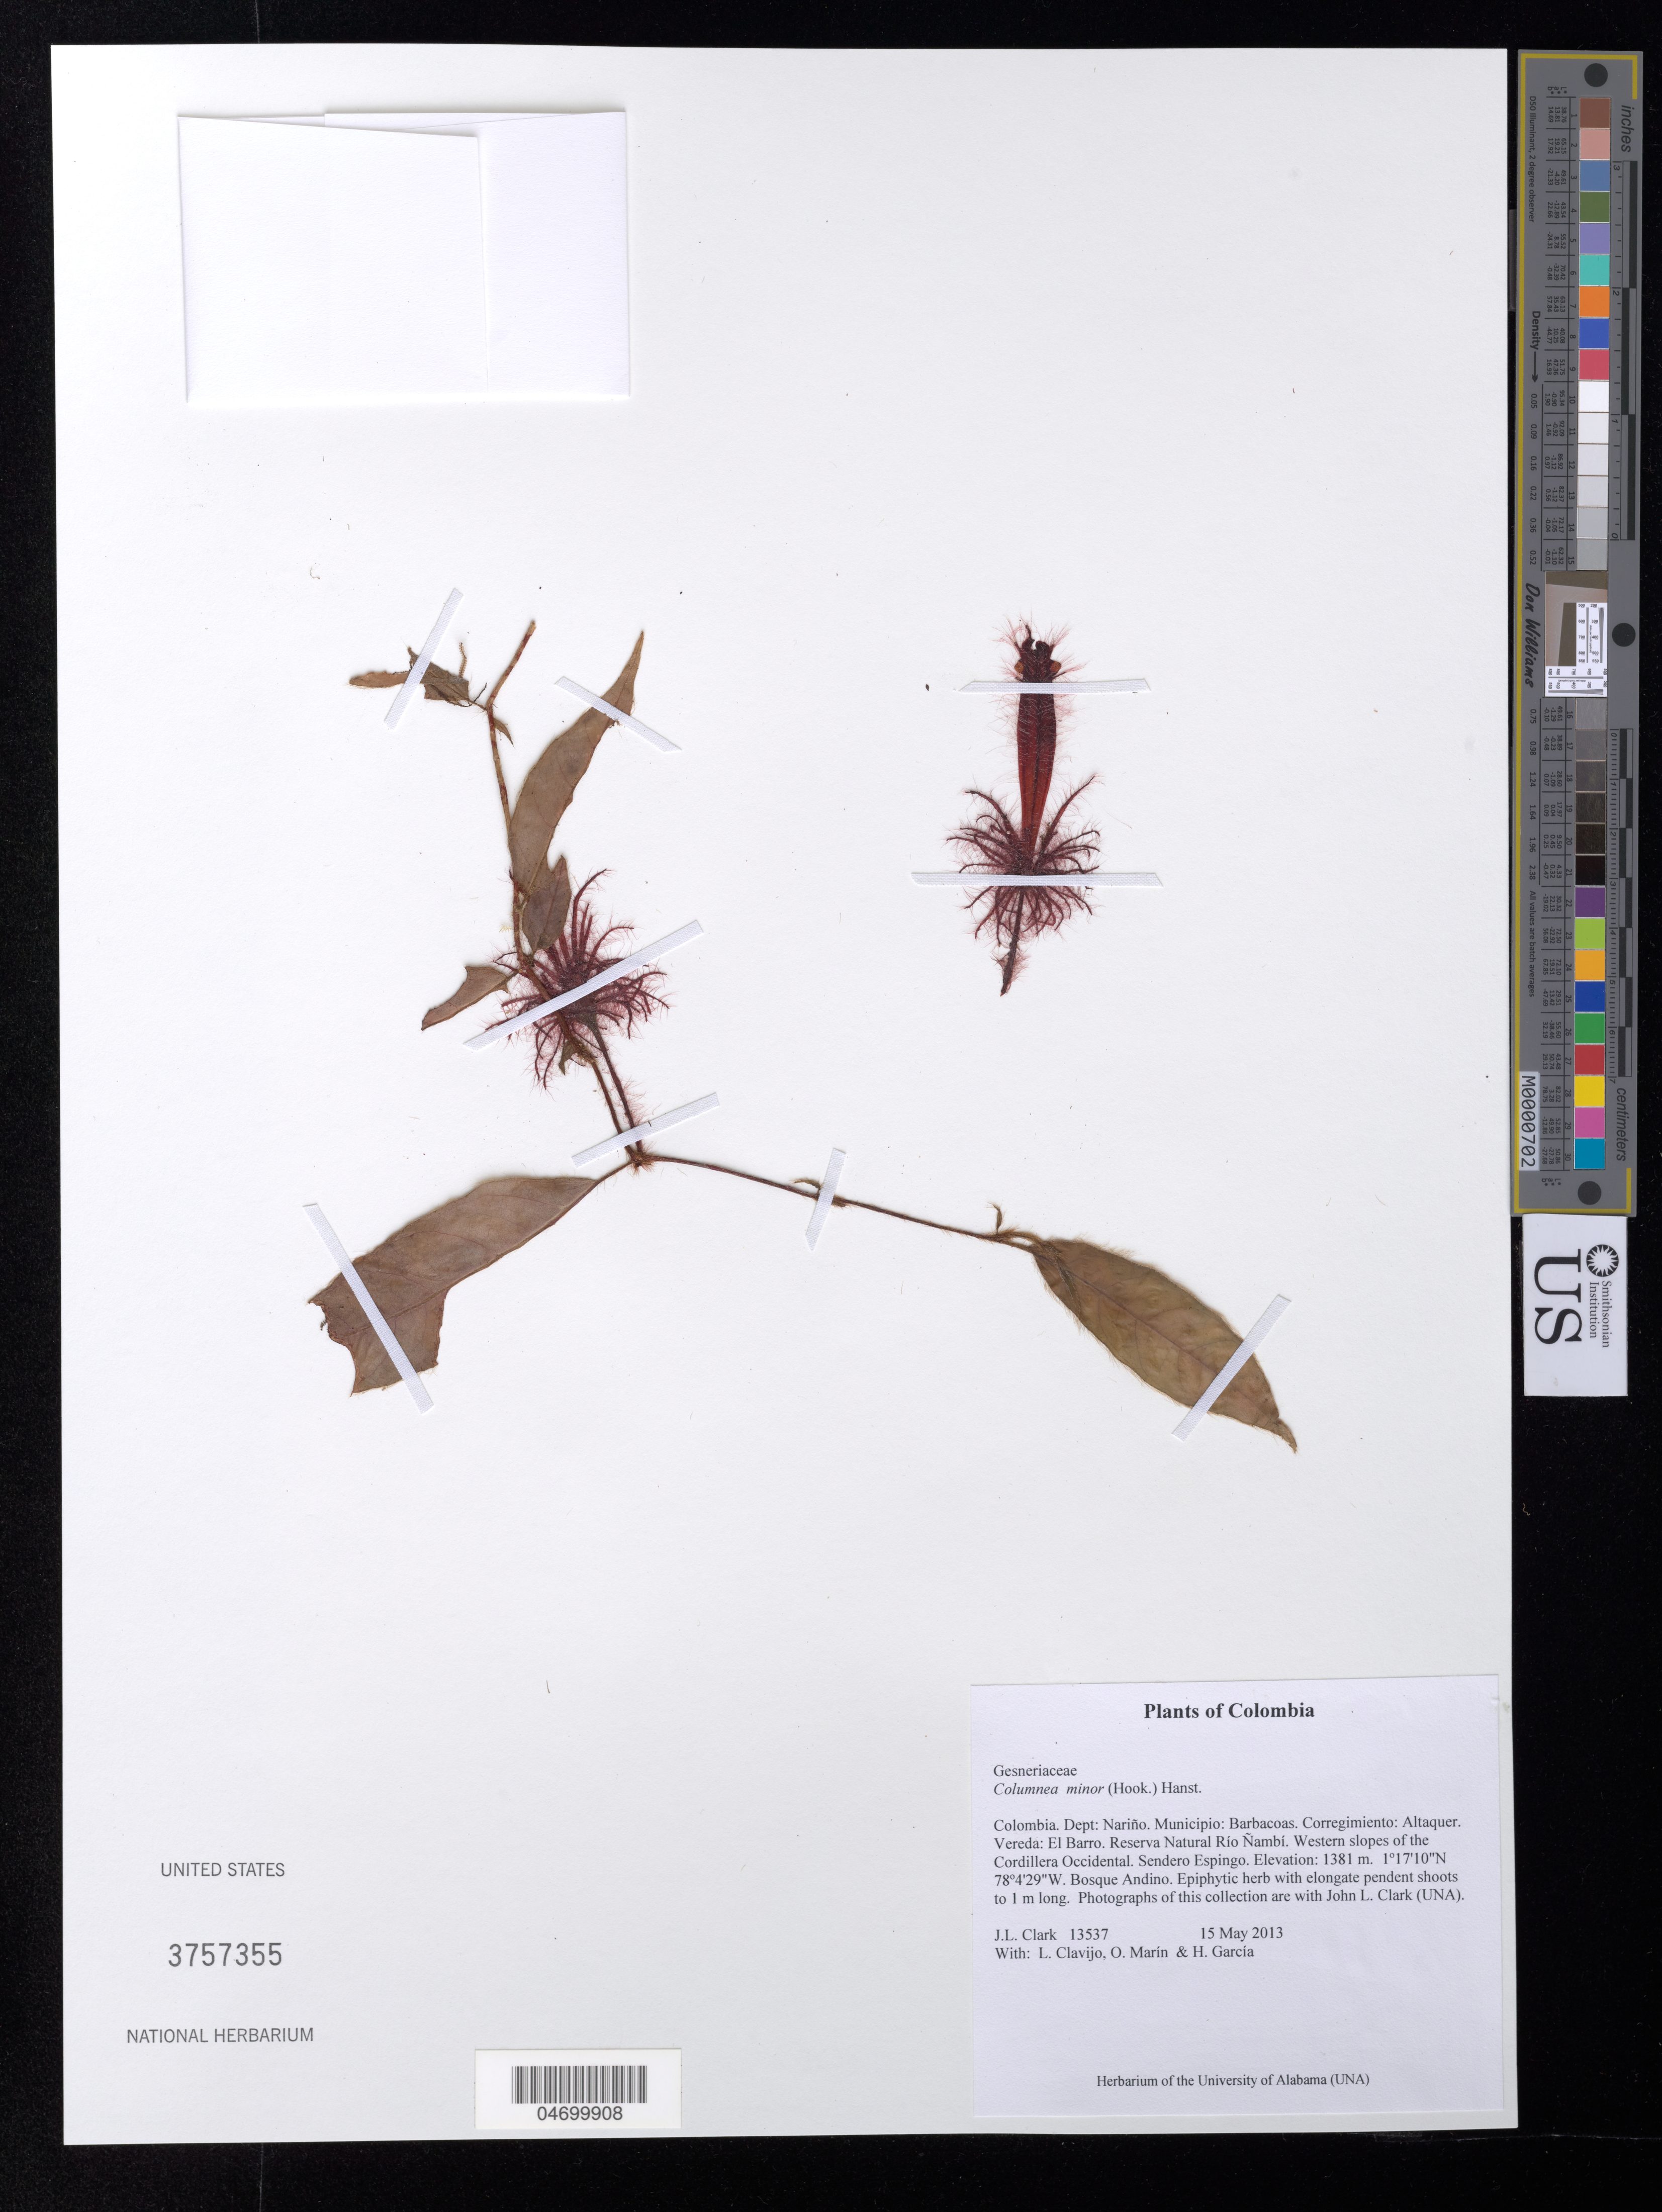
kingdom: Plantae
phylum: Tracheophyta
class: Magnoliopsida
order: Lamiales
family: Gesneriaceae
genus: Columnea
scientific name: Columnea minor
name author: (Hook.) Hanst.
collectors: J. L. Clark, L. Clavijo, J. Howieson & H. Garcia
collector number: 13537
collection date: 2013-05-15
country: Colombia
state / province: Nariño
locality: Dept: Nariño. Municipio: Barbacoas. Corregimiento: Altaquer. Vereda: El Barro. Reserva Natural Río Ñambi. Western slopes of the Cordillera Occidental. Sendero Espingo.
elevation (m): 1381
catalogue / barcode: US 3757355